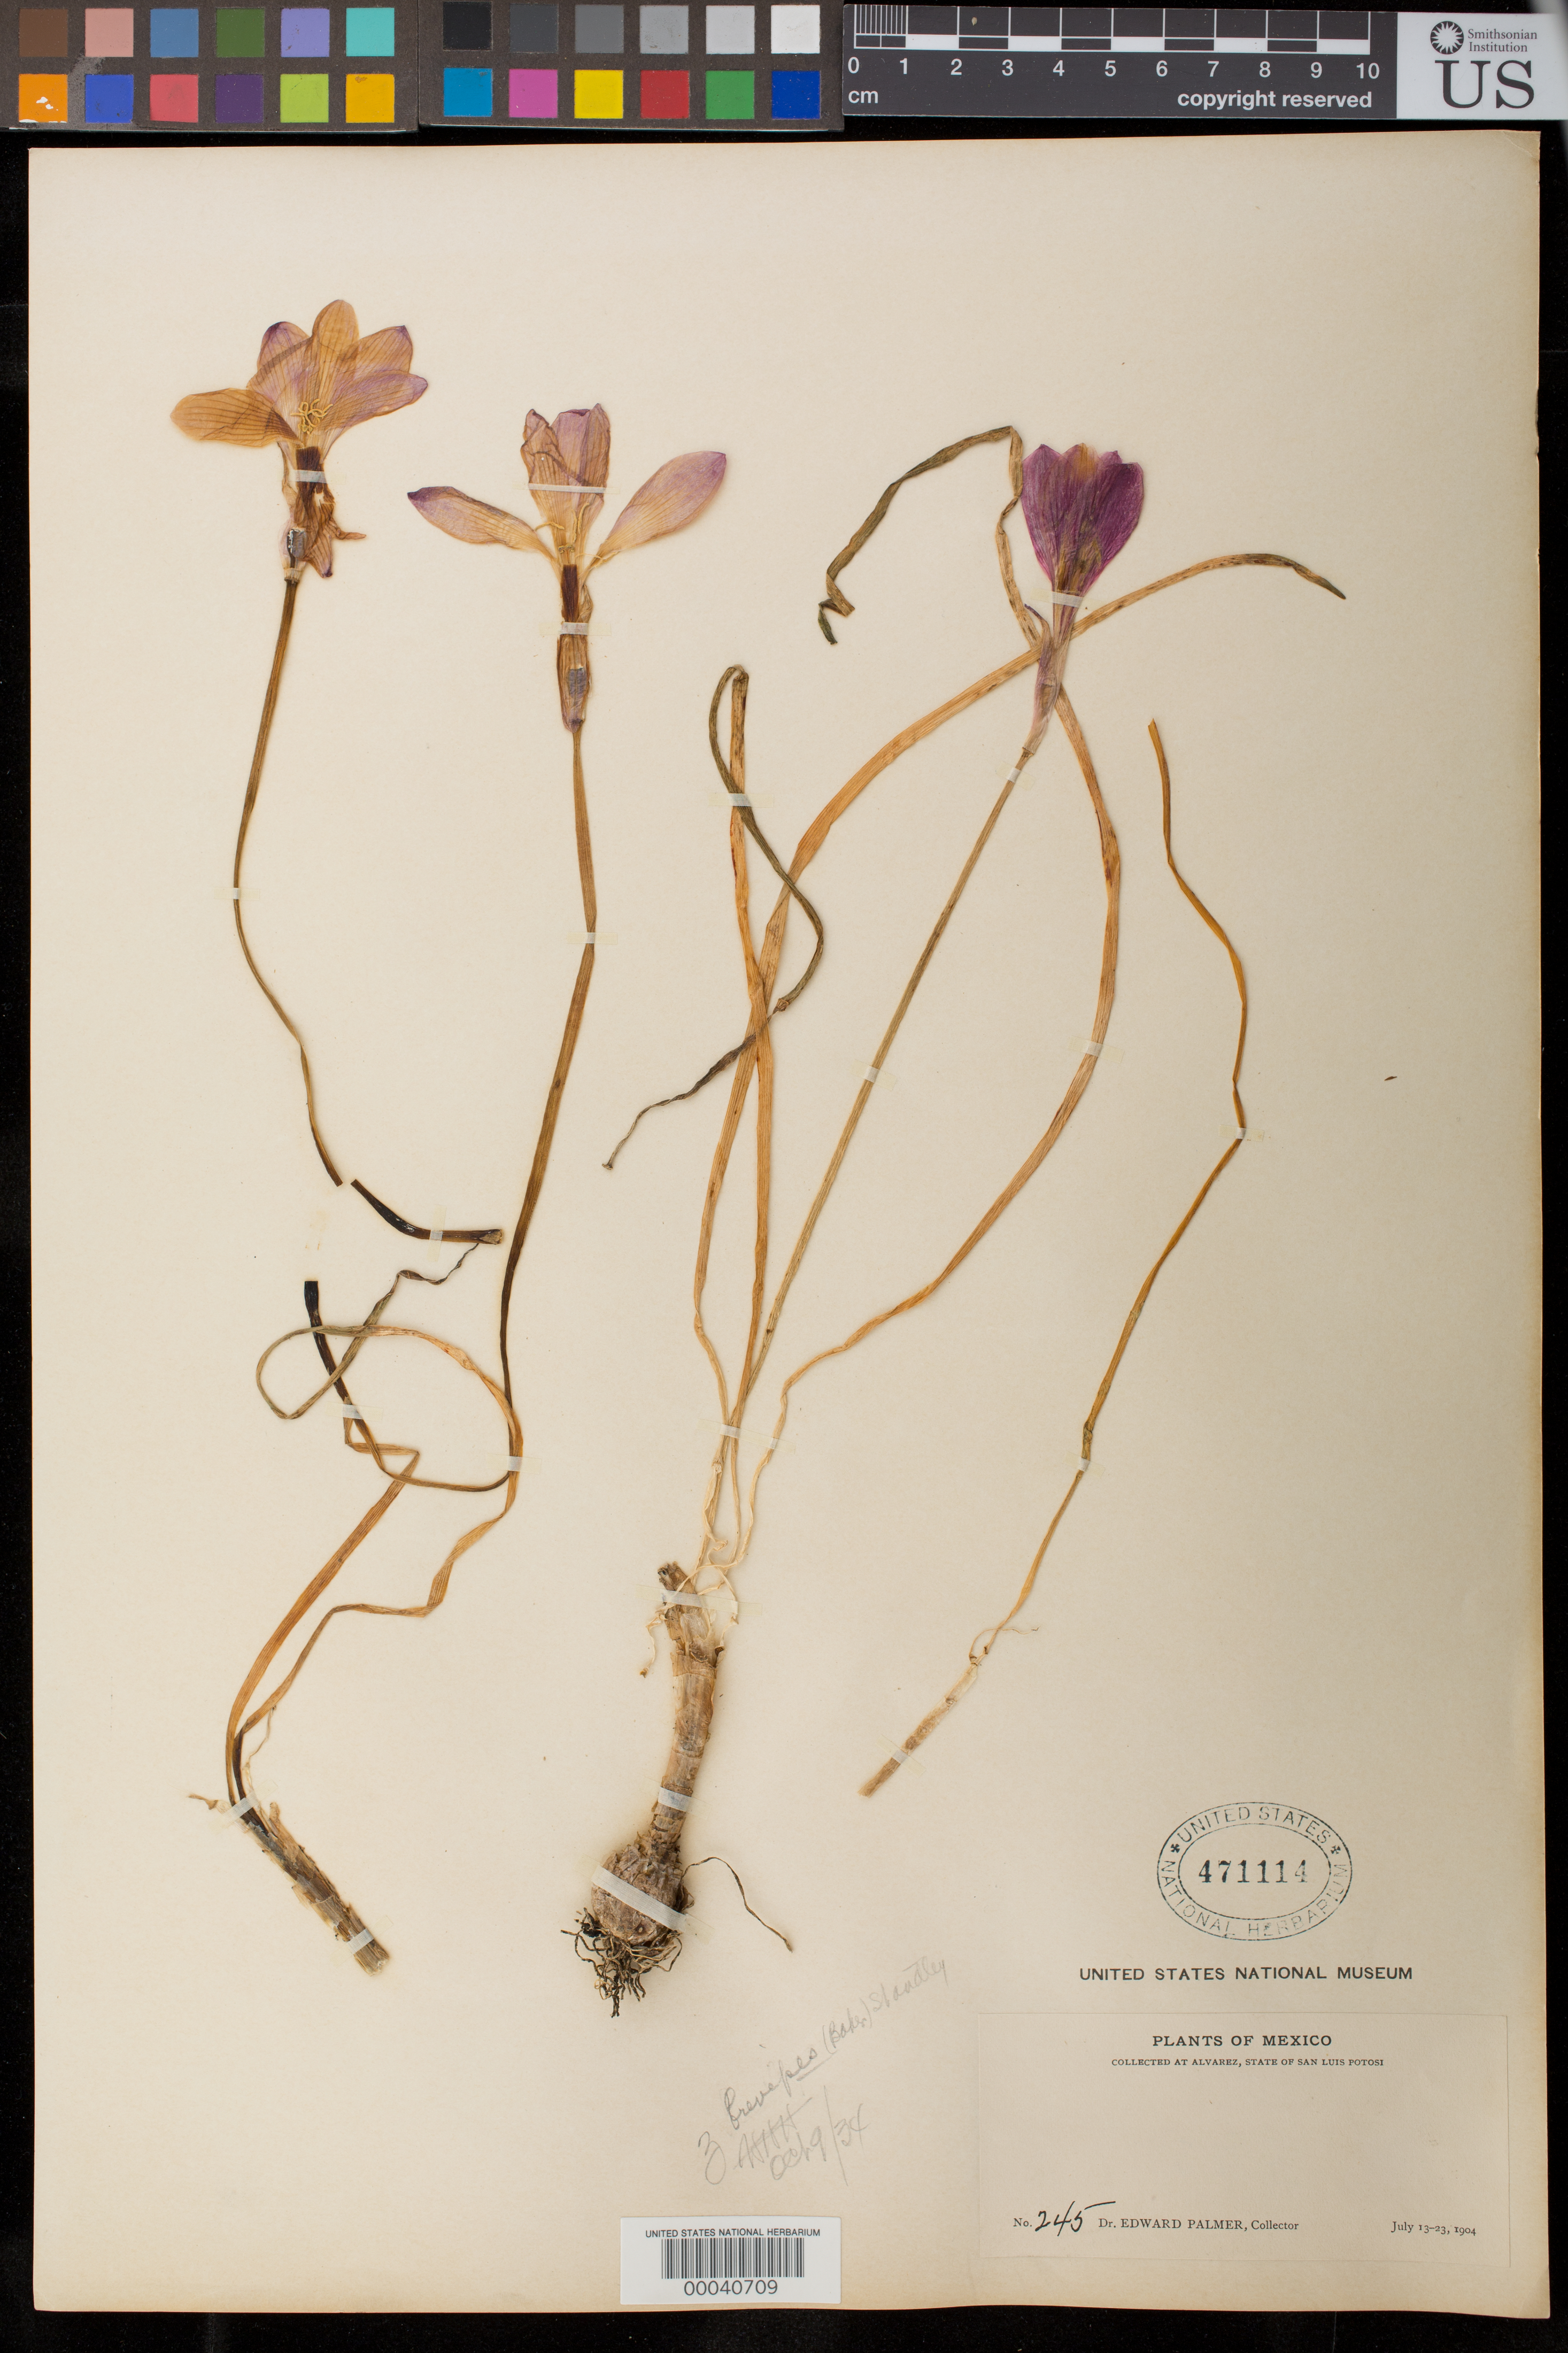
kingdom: Plantae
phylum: Tracheophyta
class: Liliopsida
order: Asparagales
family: Amaryllidaceae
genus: Zephyranthes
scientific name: Zephyranthes brevipes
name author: C.F. Baker ex Standl.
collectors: E. Palmer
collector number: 245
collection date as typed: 13 Jul 1904 to 23 Jul 1904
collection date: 1904-07-13/1904-07-23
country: Mexico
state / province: San Luis Potosí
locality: Alvarez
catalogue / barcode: US 471114